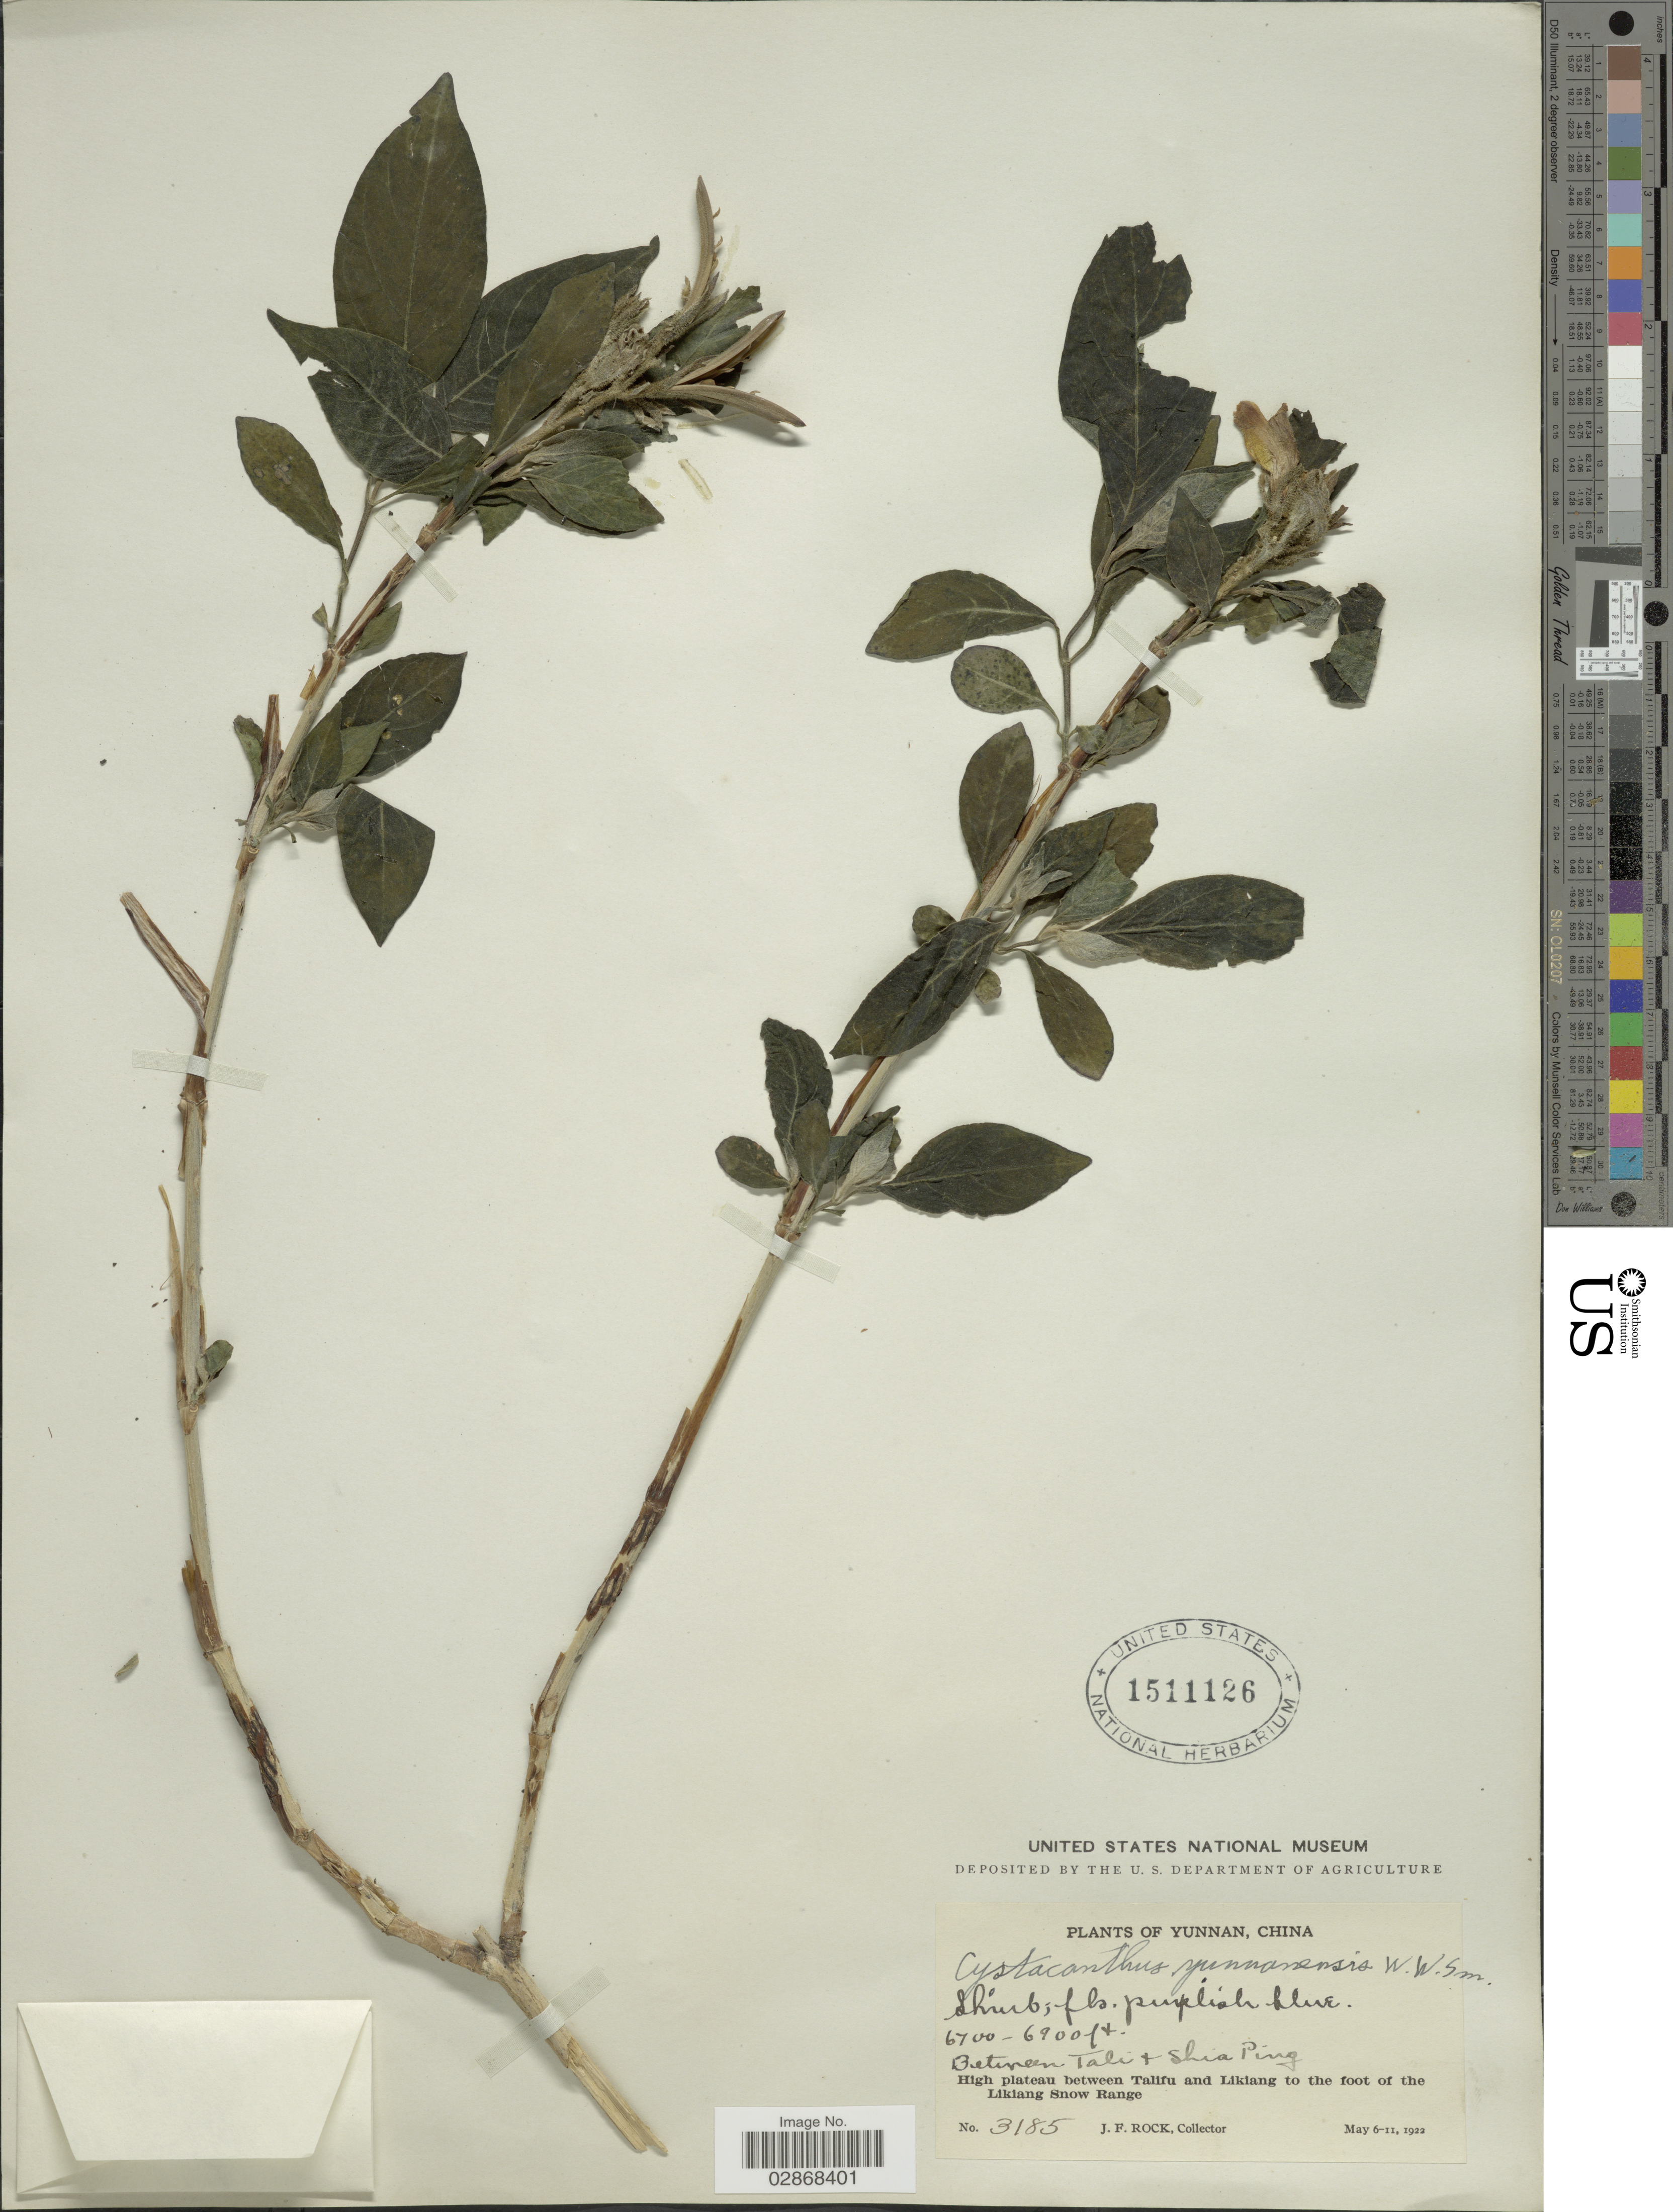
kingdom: Plantae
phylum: Tracheophyta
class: Magnoliopsida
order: Lamiales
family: Acanthaceae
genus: Cystacanthus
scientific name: Cystacanthus yunnanensis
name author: W.W. Sm.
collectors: J. Rock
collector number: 3185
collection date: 1922-05-06/1922-05-11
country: China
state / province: Yunnan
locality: Between Tali & Shia Ping. High plateau between Talifu and Likiang to the foot of the Likiang Snow Range.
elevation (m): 2042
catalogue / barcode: US 1511126